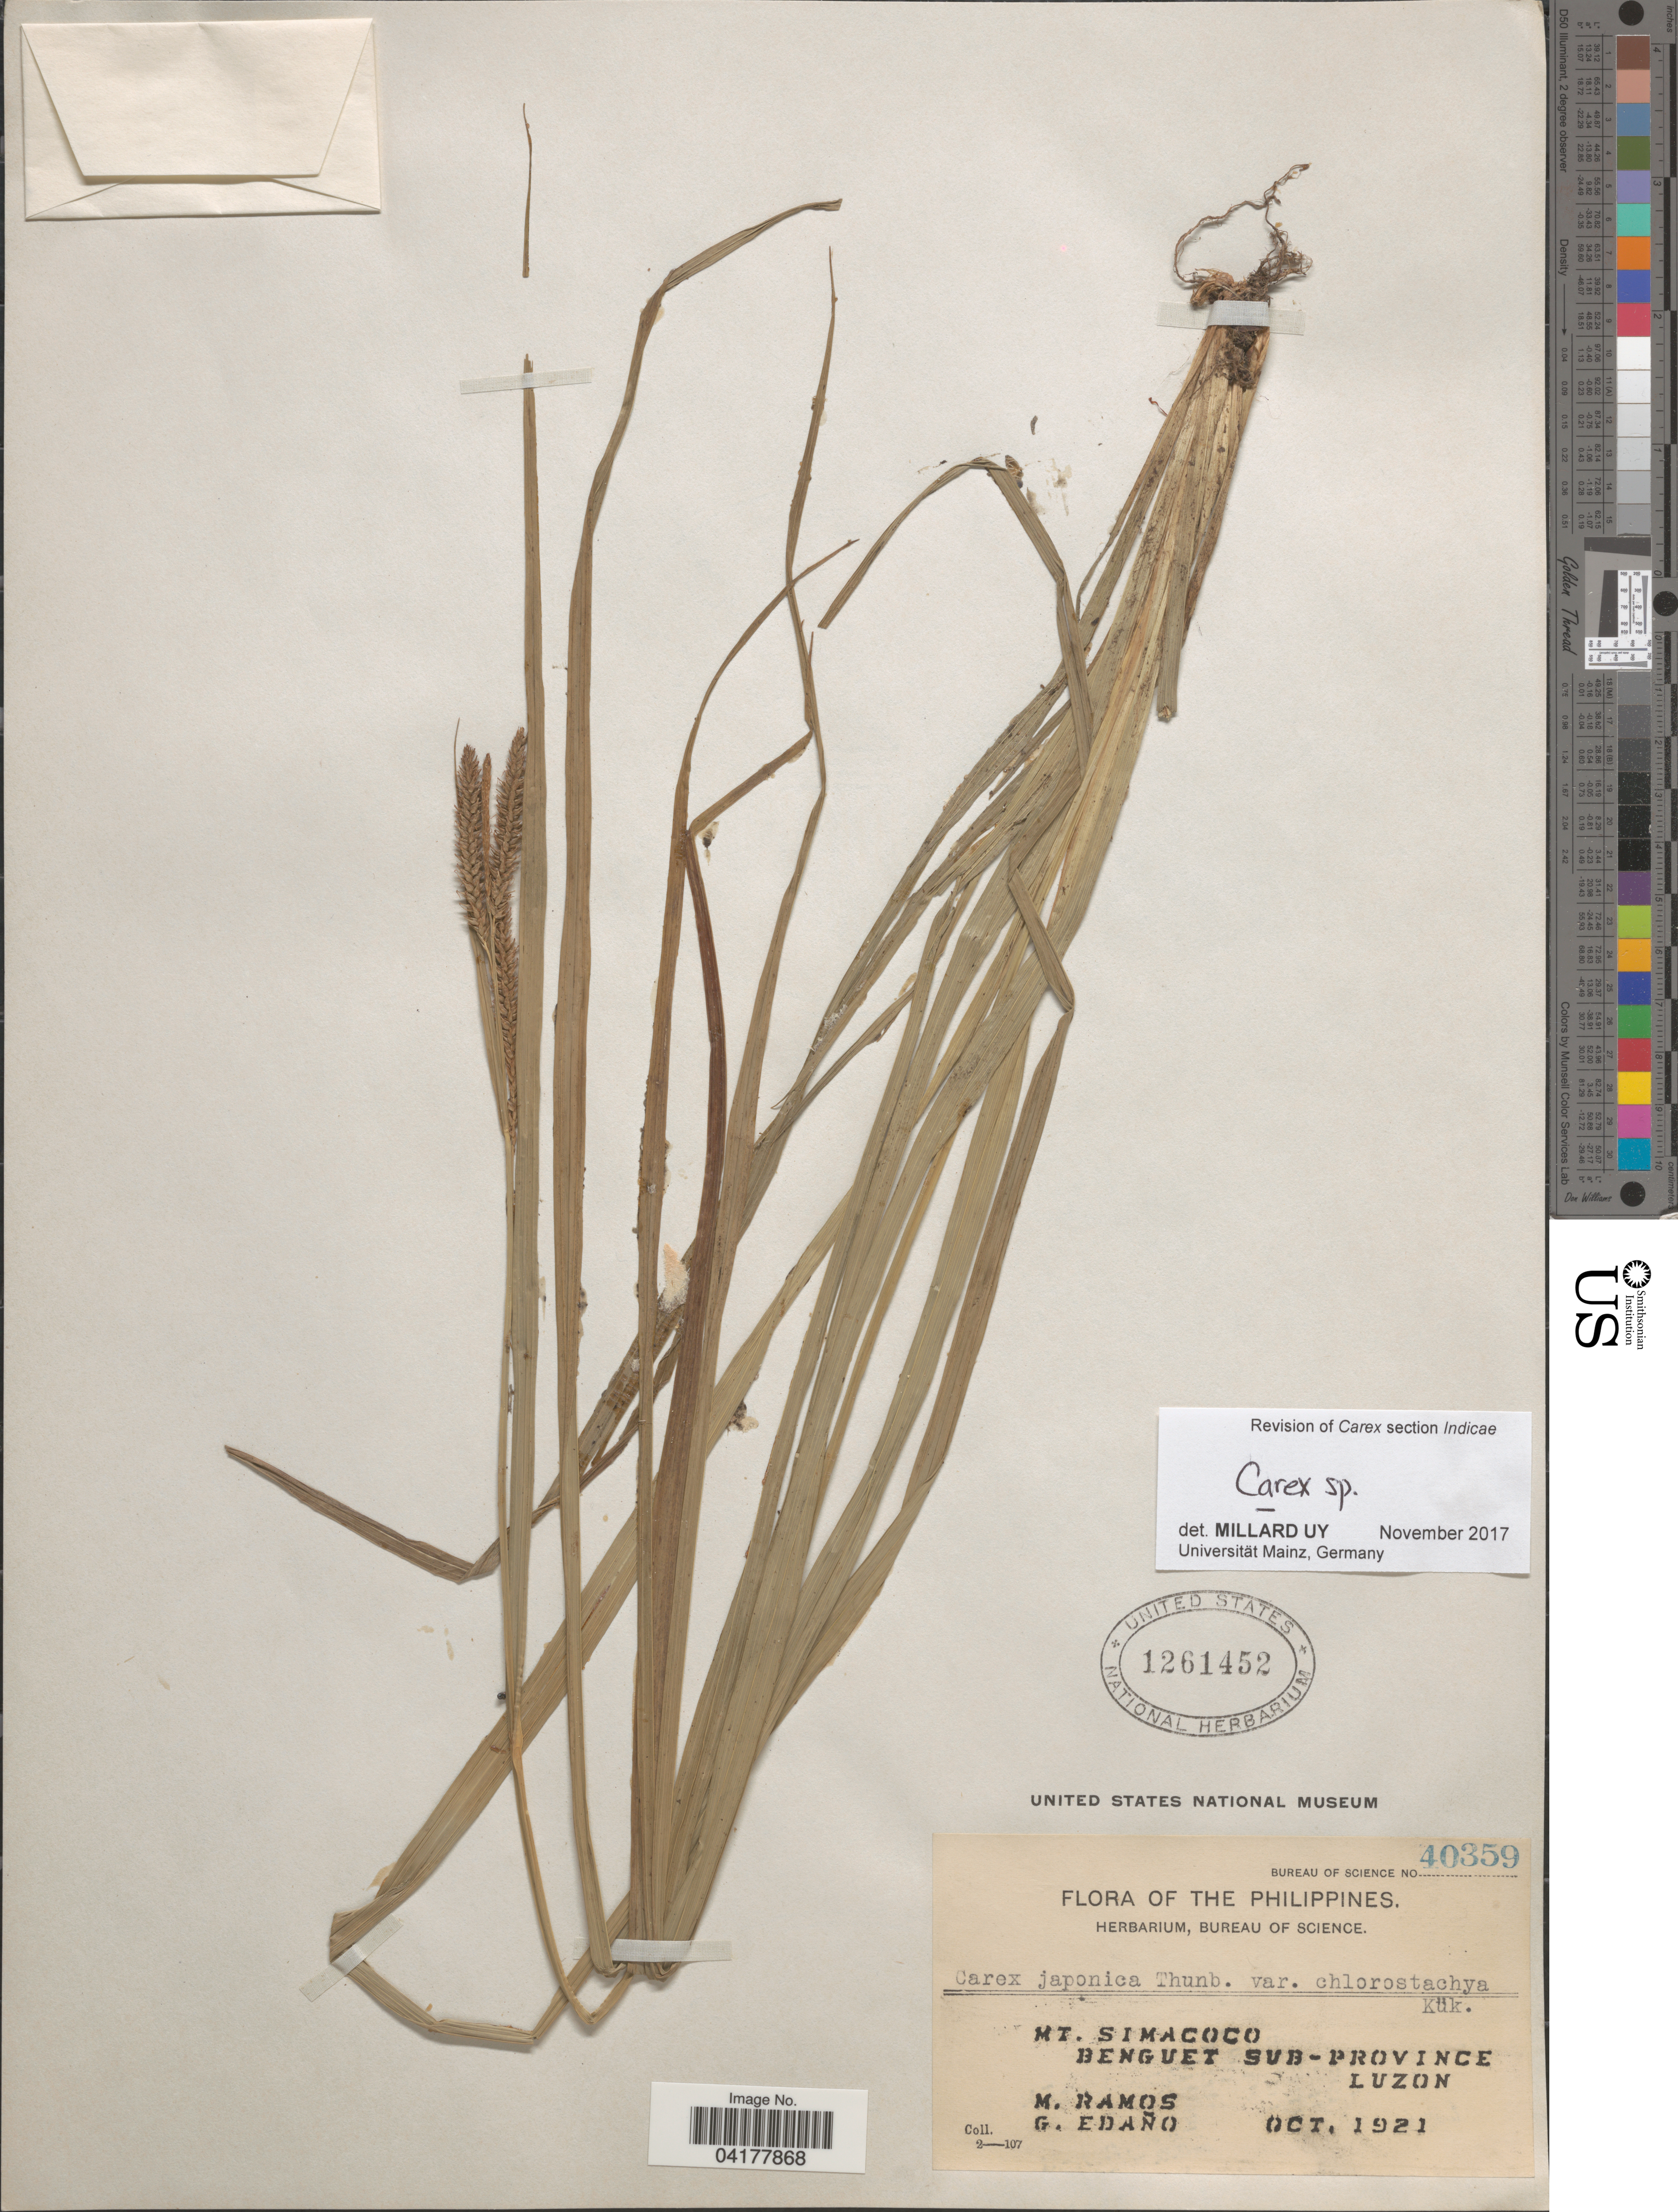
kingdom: Plantae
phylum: Tracheophyta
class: Liliopsida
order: Poales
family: Cyperaceae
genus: Carex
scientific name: Carex sp.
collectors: M. Ramos & G. Edaño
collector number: Bureau of Science 40359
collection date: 1921-10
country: Philippines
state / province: Cordillera (Administrative Region)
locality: Mt. Simacoco. Benguet Sub-Province. Luzon.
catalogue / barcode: US 1261452